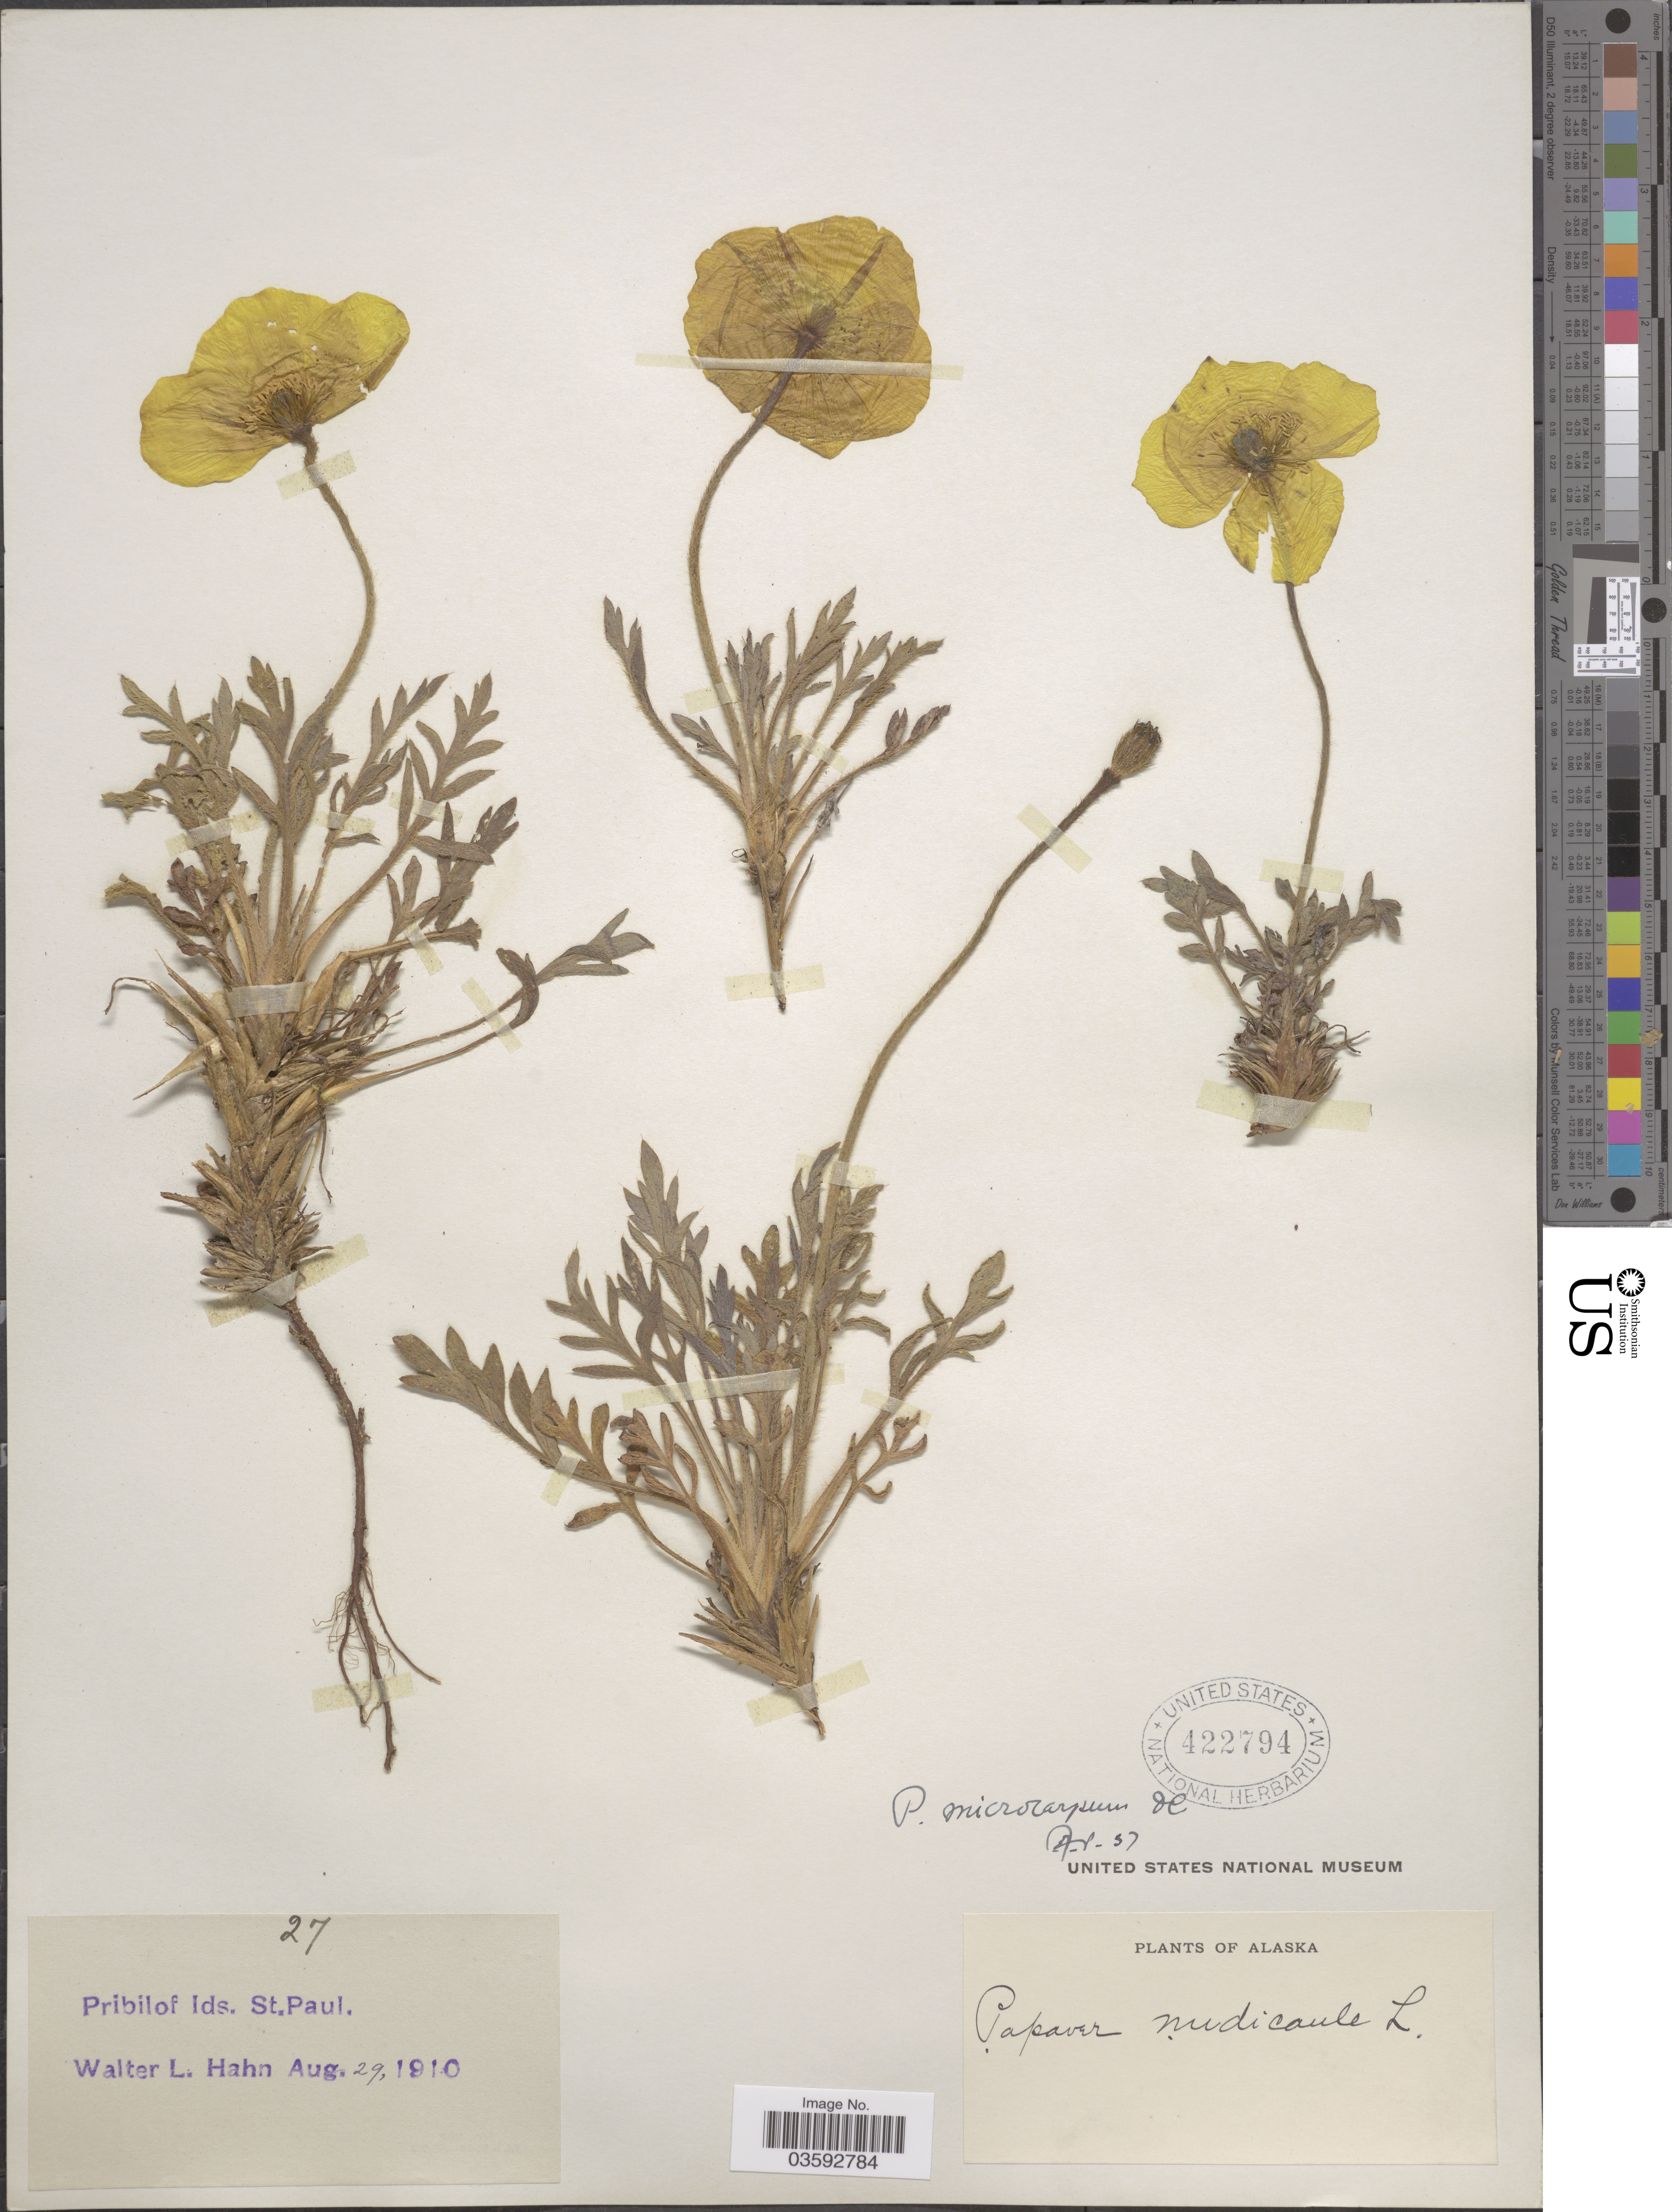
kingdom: Plantae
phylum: Tracheophyta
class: Magnoliopsida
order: Ranunculales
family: Papaveraceae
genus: Papaver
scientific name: Papaver nudicaule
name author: L.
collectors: W. L. Hahn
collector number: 27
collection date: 1910-08-29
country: United States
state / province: Alaska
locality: Pribilof Ids. St.Paul.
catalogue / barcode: US 422794